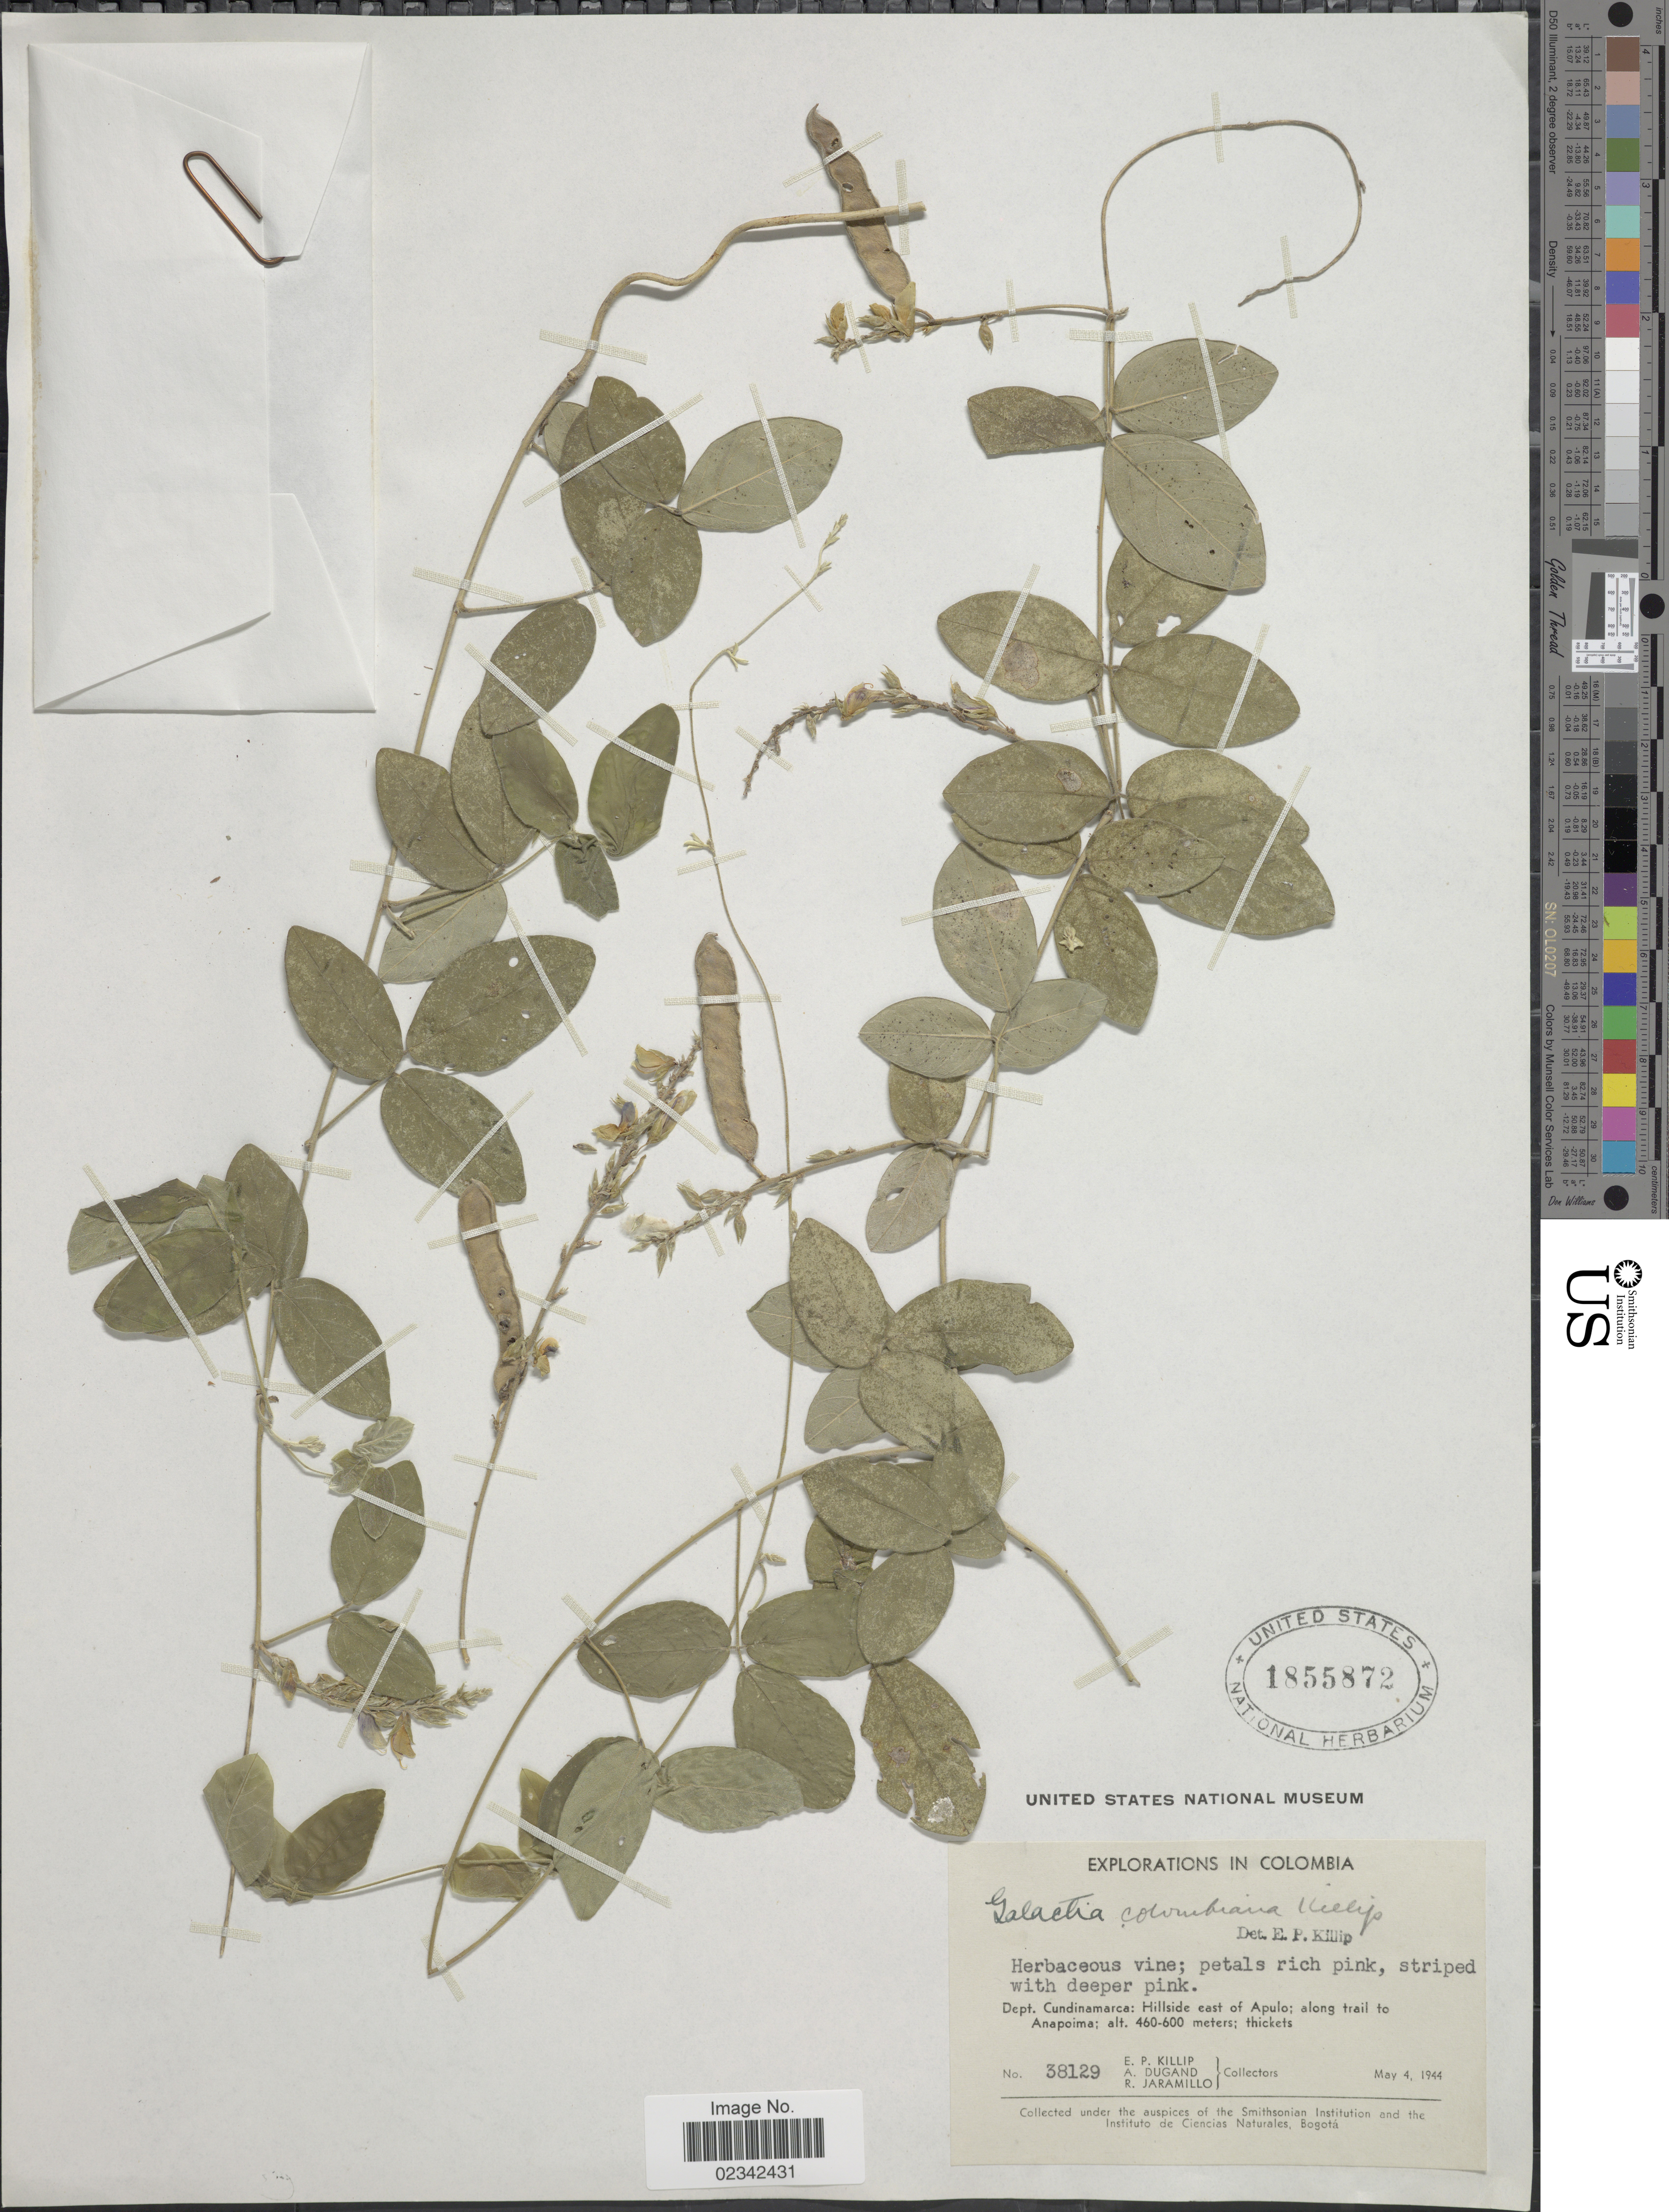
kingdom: Plantae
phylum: Tracheophyta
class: Magnoliopsida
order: Fabales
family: Fabaceae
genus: Galactia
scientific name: Galactia striata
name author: (Jacq.) Urb.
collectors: E. P. Killip, A. Dugand & R. Jaramillo M.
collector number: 38129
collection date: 1944-05-04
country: Colombia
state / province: Cundinamarca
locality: Hillside east of Apulo; along trail to Anapoima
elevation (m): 460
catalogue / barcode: US 1855872